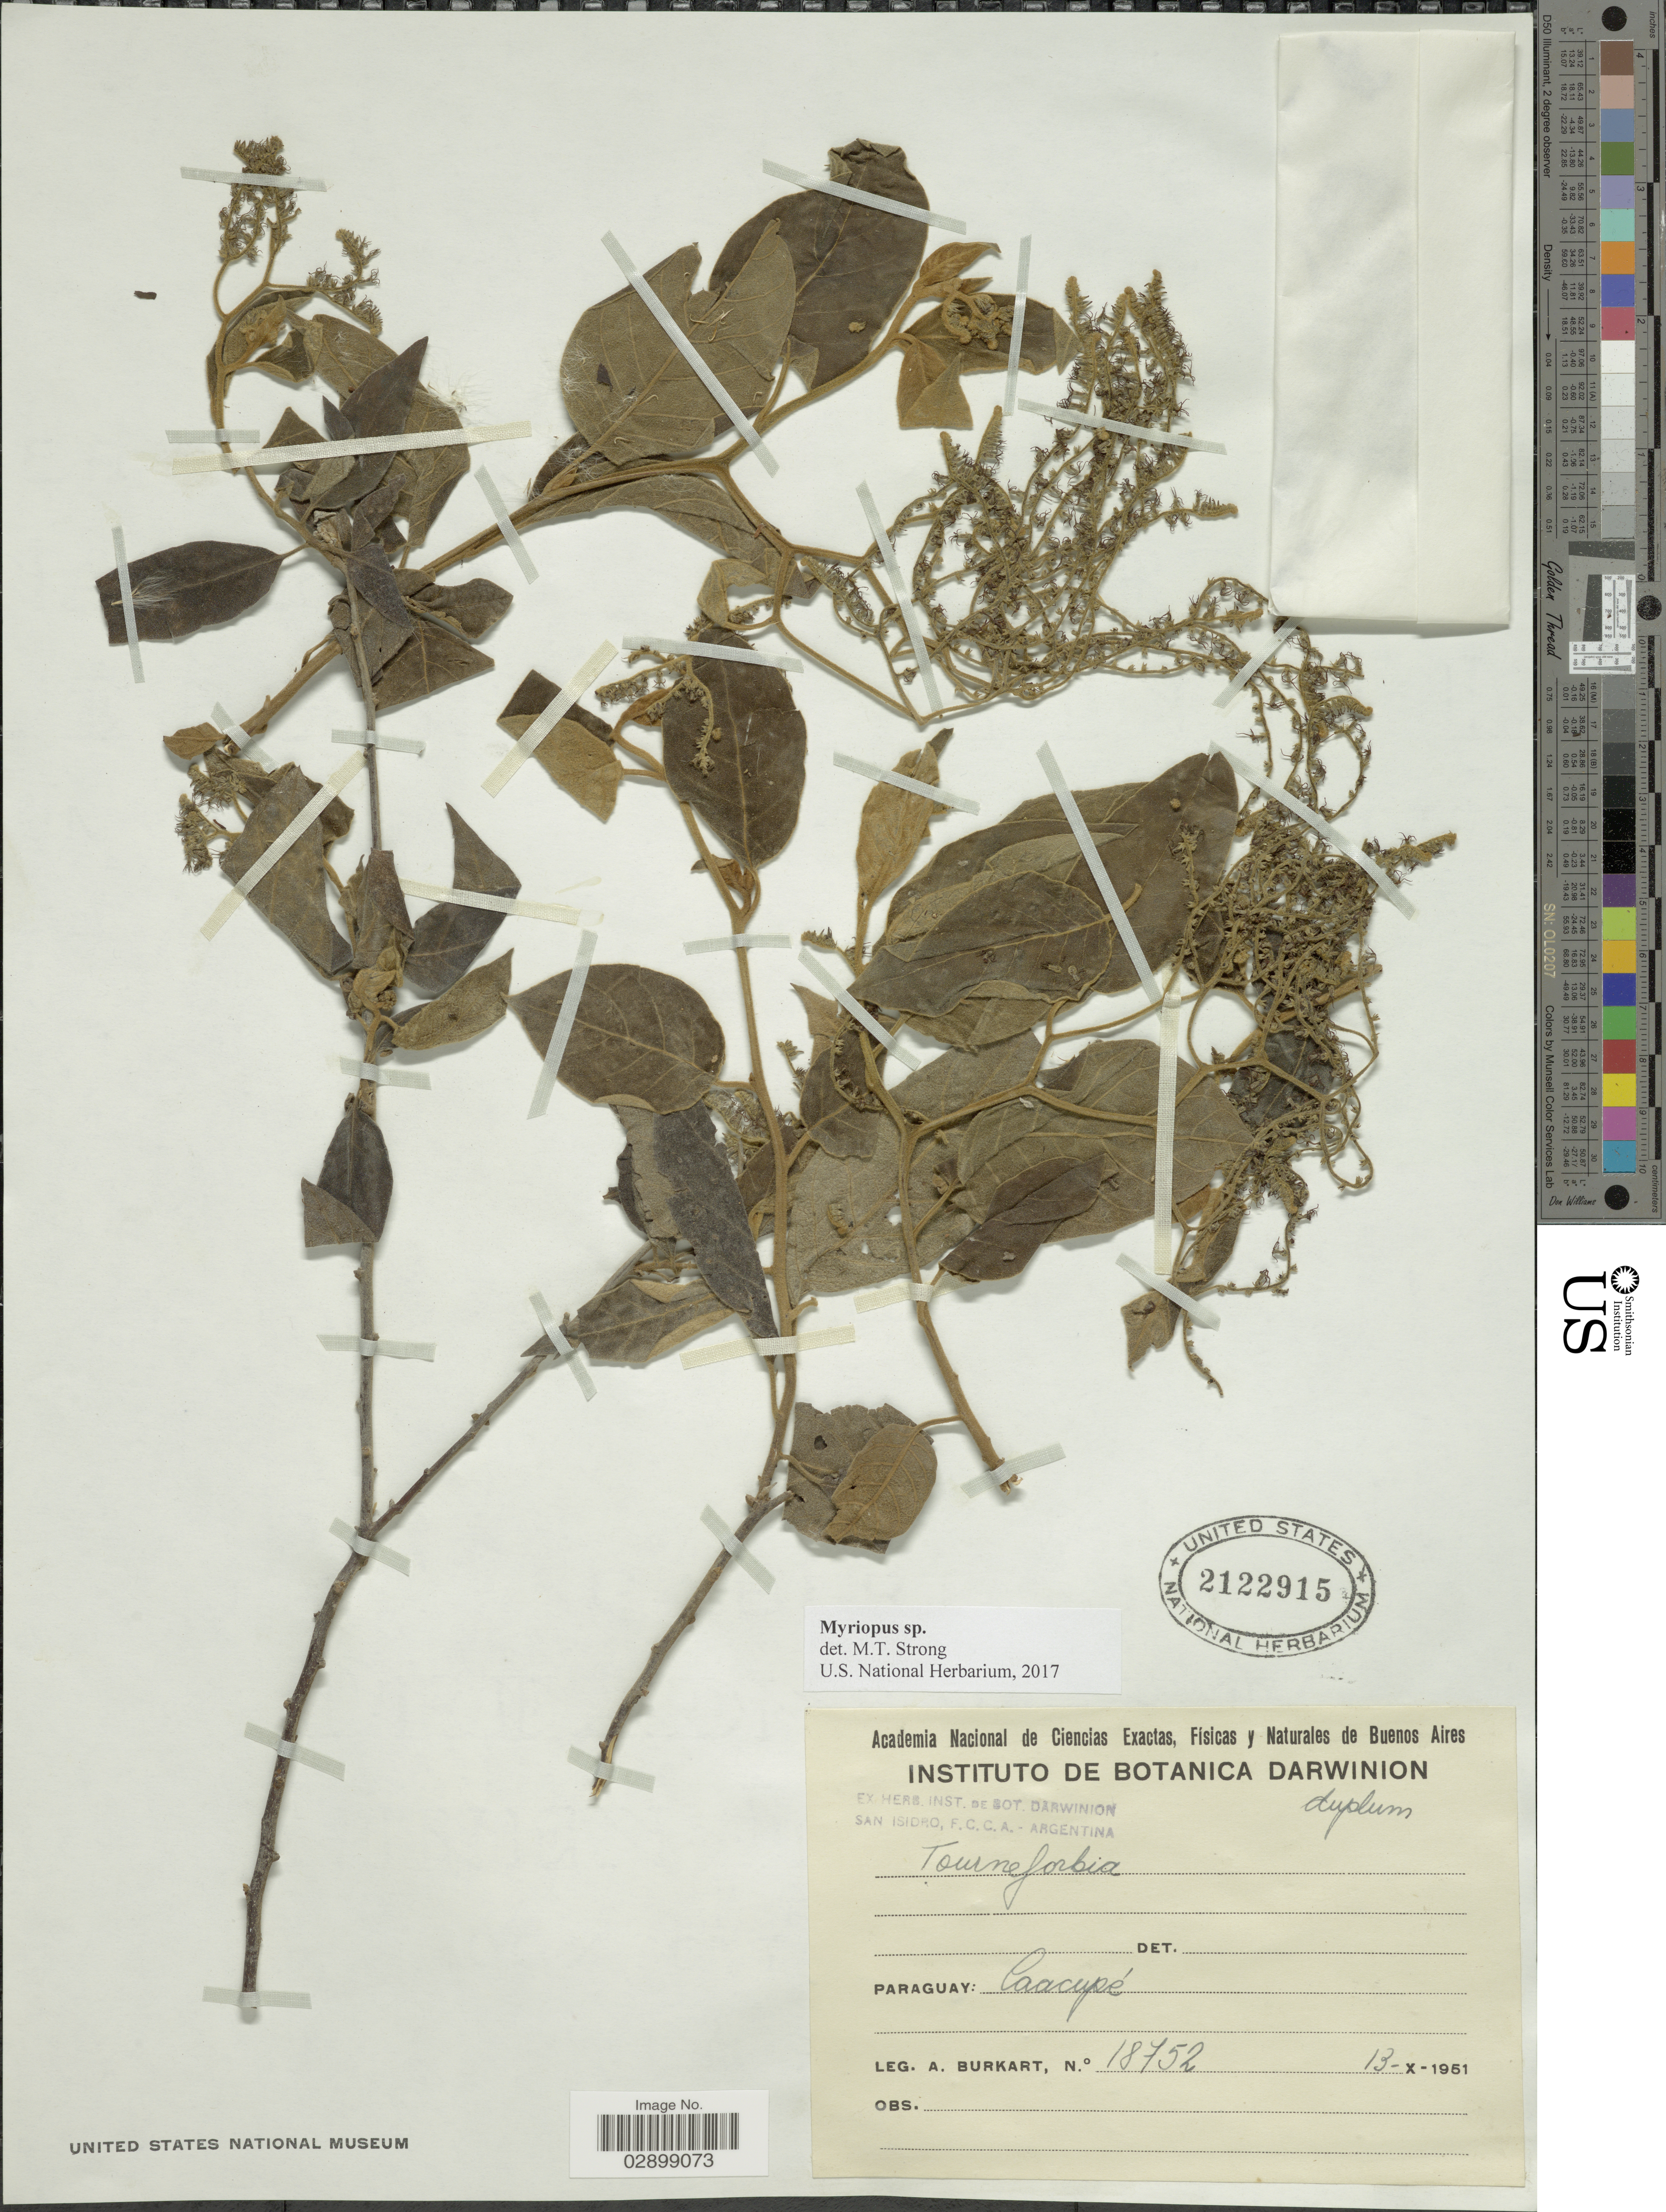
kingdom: Plantae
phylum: Tracheophyta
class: Magnoliopsida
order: Boraginales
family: Heliotropiaceae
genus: Myriopus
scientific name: Myriopus sp.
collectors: A. E. Burkart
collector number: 18752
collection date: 1951-10-13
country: Paraguay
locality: Caacupé.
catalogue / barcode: US 2122915